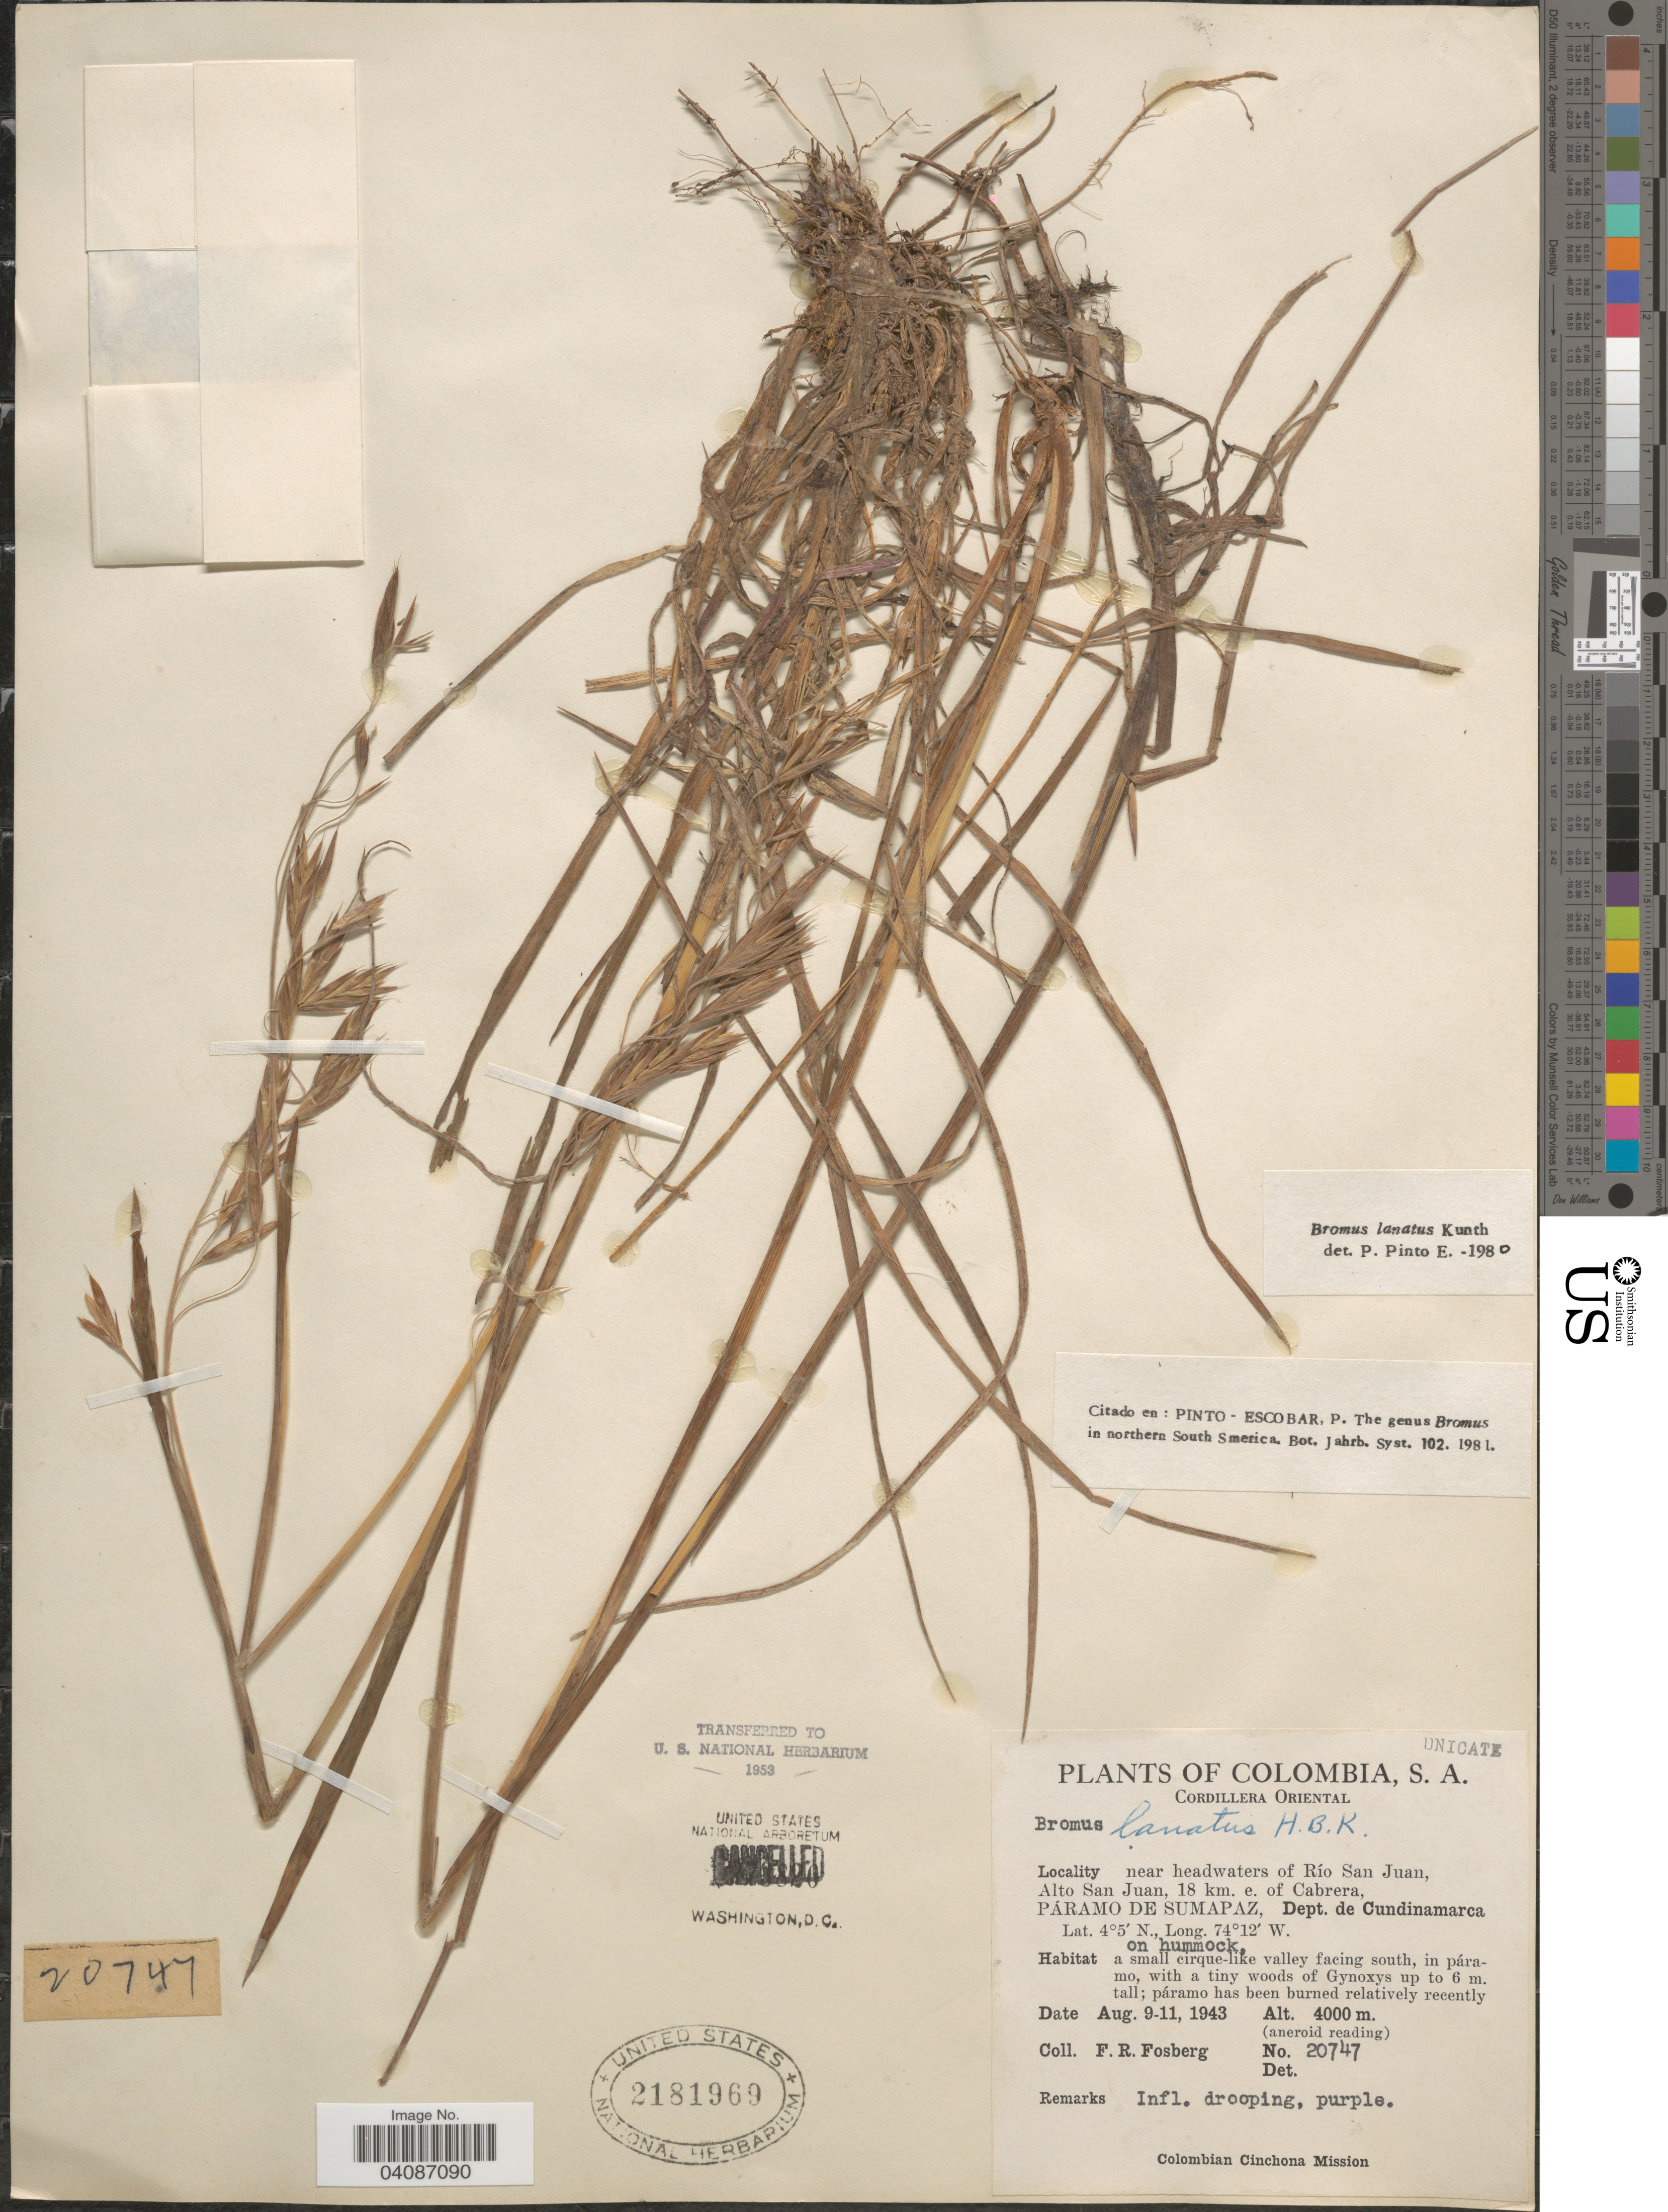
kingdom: Plantae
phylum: Tracheophyta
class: Liliopsida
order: Poales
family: Poaceae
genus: Bromus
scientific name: Bromus lanatus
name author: Kunth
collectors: F. R. Fosberg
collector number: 20747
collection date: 1943-08-09/1943-08-11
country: Colombia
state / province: Cundinamarca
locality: Cordillera Oriental. Near headwaters of Río San Juan, Alto San Juan, 18 km. e. of Cabrera, Páramo de Sumapaz, Dept. de Cundinamarca. A small cirque-like valley facing south.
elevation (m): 4000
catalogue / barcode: US 2181969